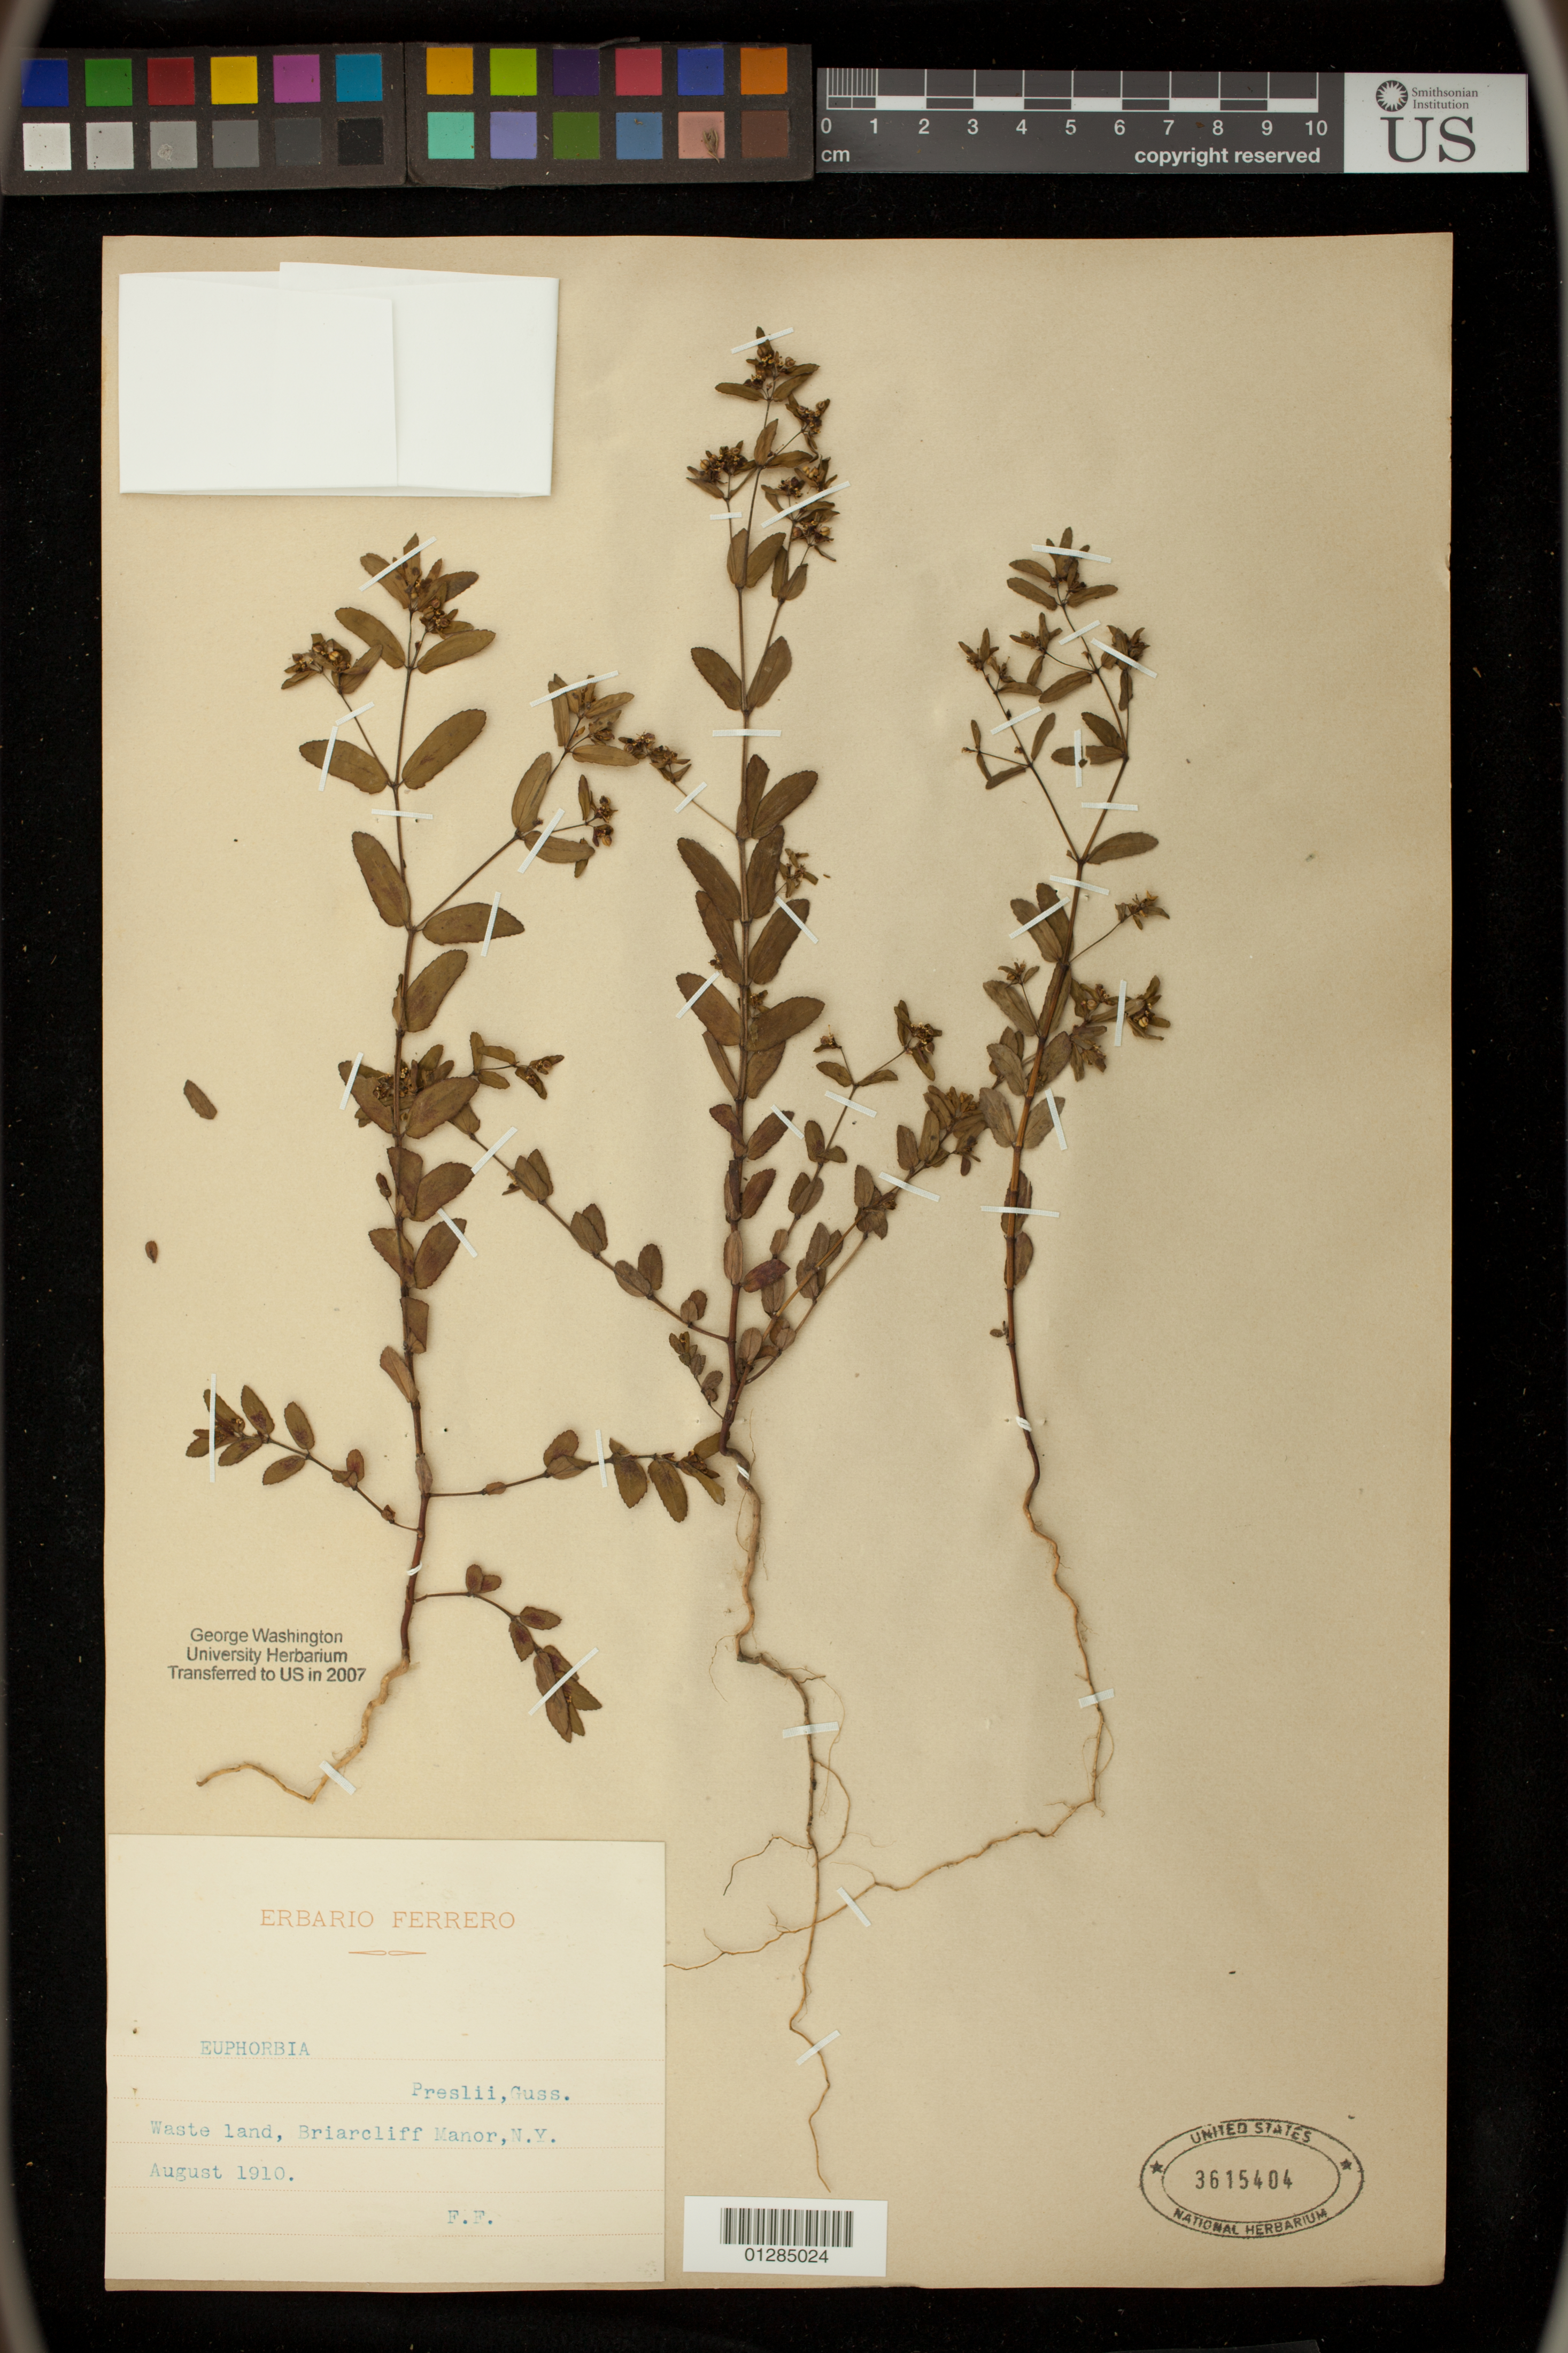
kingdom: Plantae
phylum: Tracheophyta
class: Magnoliopsida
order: Malpighiales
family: Euphorbiaceae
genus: Euphorbia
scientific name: Euphorbia sp.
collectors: F. Ferrero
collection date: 1910-08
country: United States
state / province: New York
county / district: Westchester County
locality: Briarcliff Manor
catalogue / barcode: US 3615404